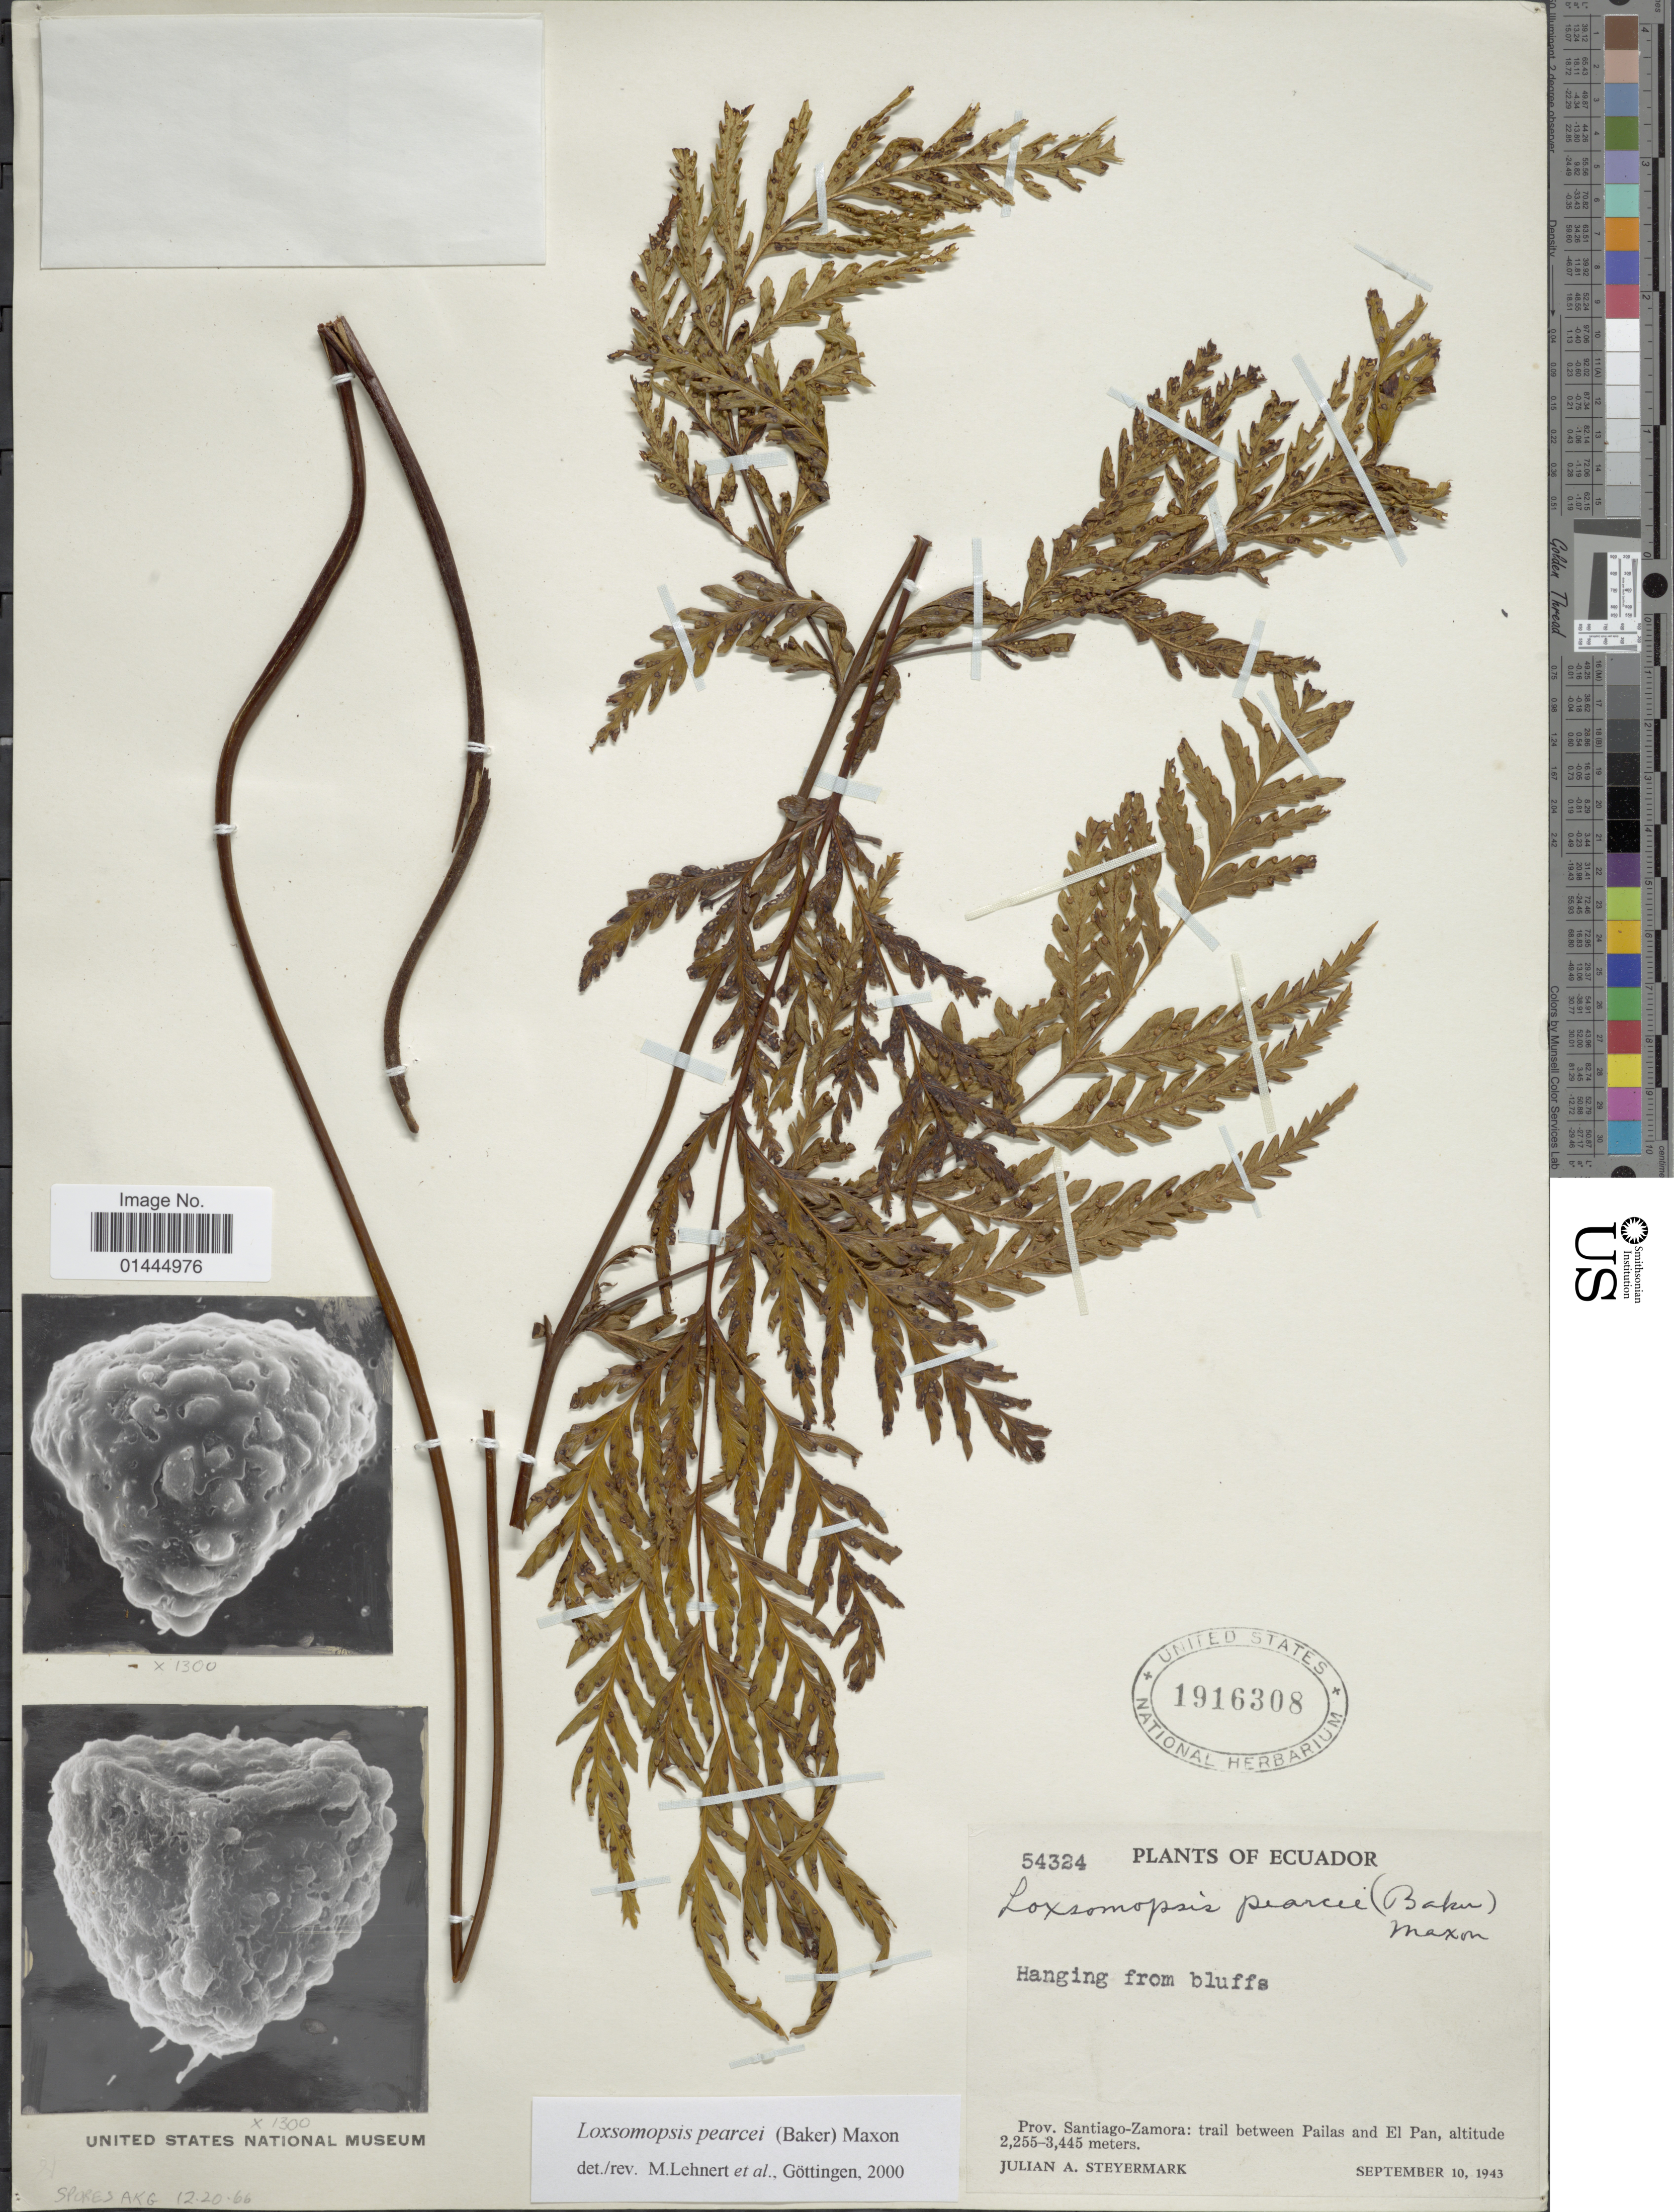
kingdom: Plantae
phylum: Tracheophyta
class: Polypodiopsida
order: Cyatheales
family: Loxsomataceae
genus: Loxsomopsis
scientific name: Loxsomopsis pearcei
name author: (Baker) Maxon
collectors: J. Steyermark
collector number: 54324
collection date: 1943-09-10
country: Ecuador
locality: Prov. Santiago-Zamora: trail between Pailas and El Pan.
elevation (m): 2255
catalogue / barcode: US 1916308